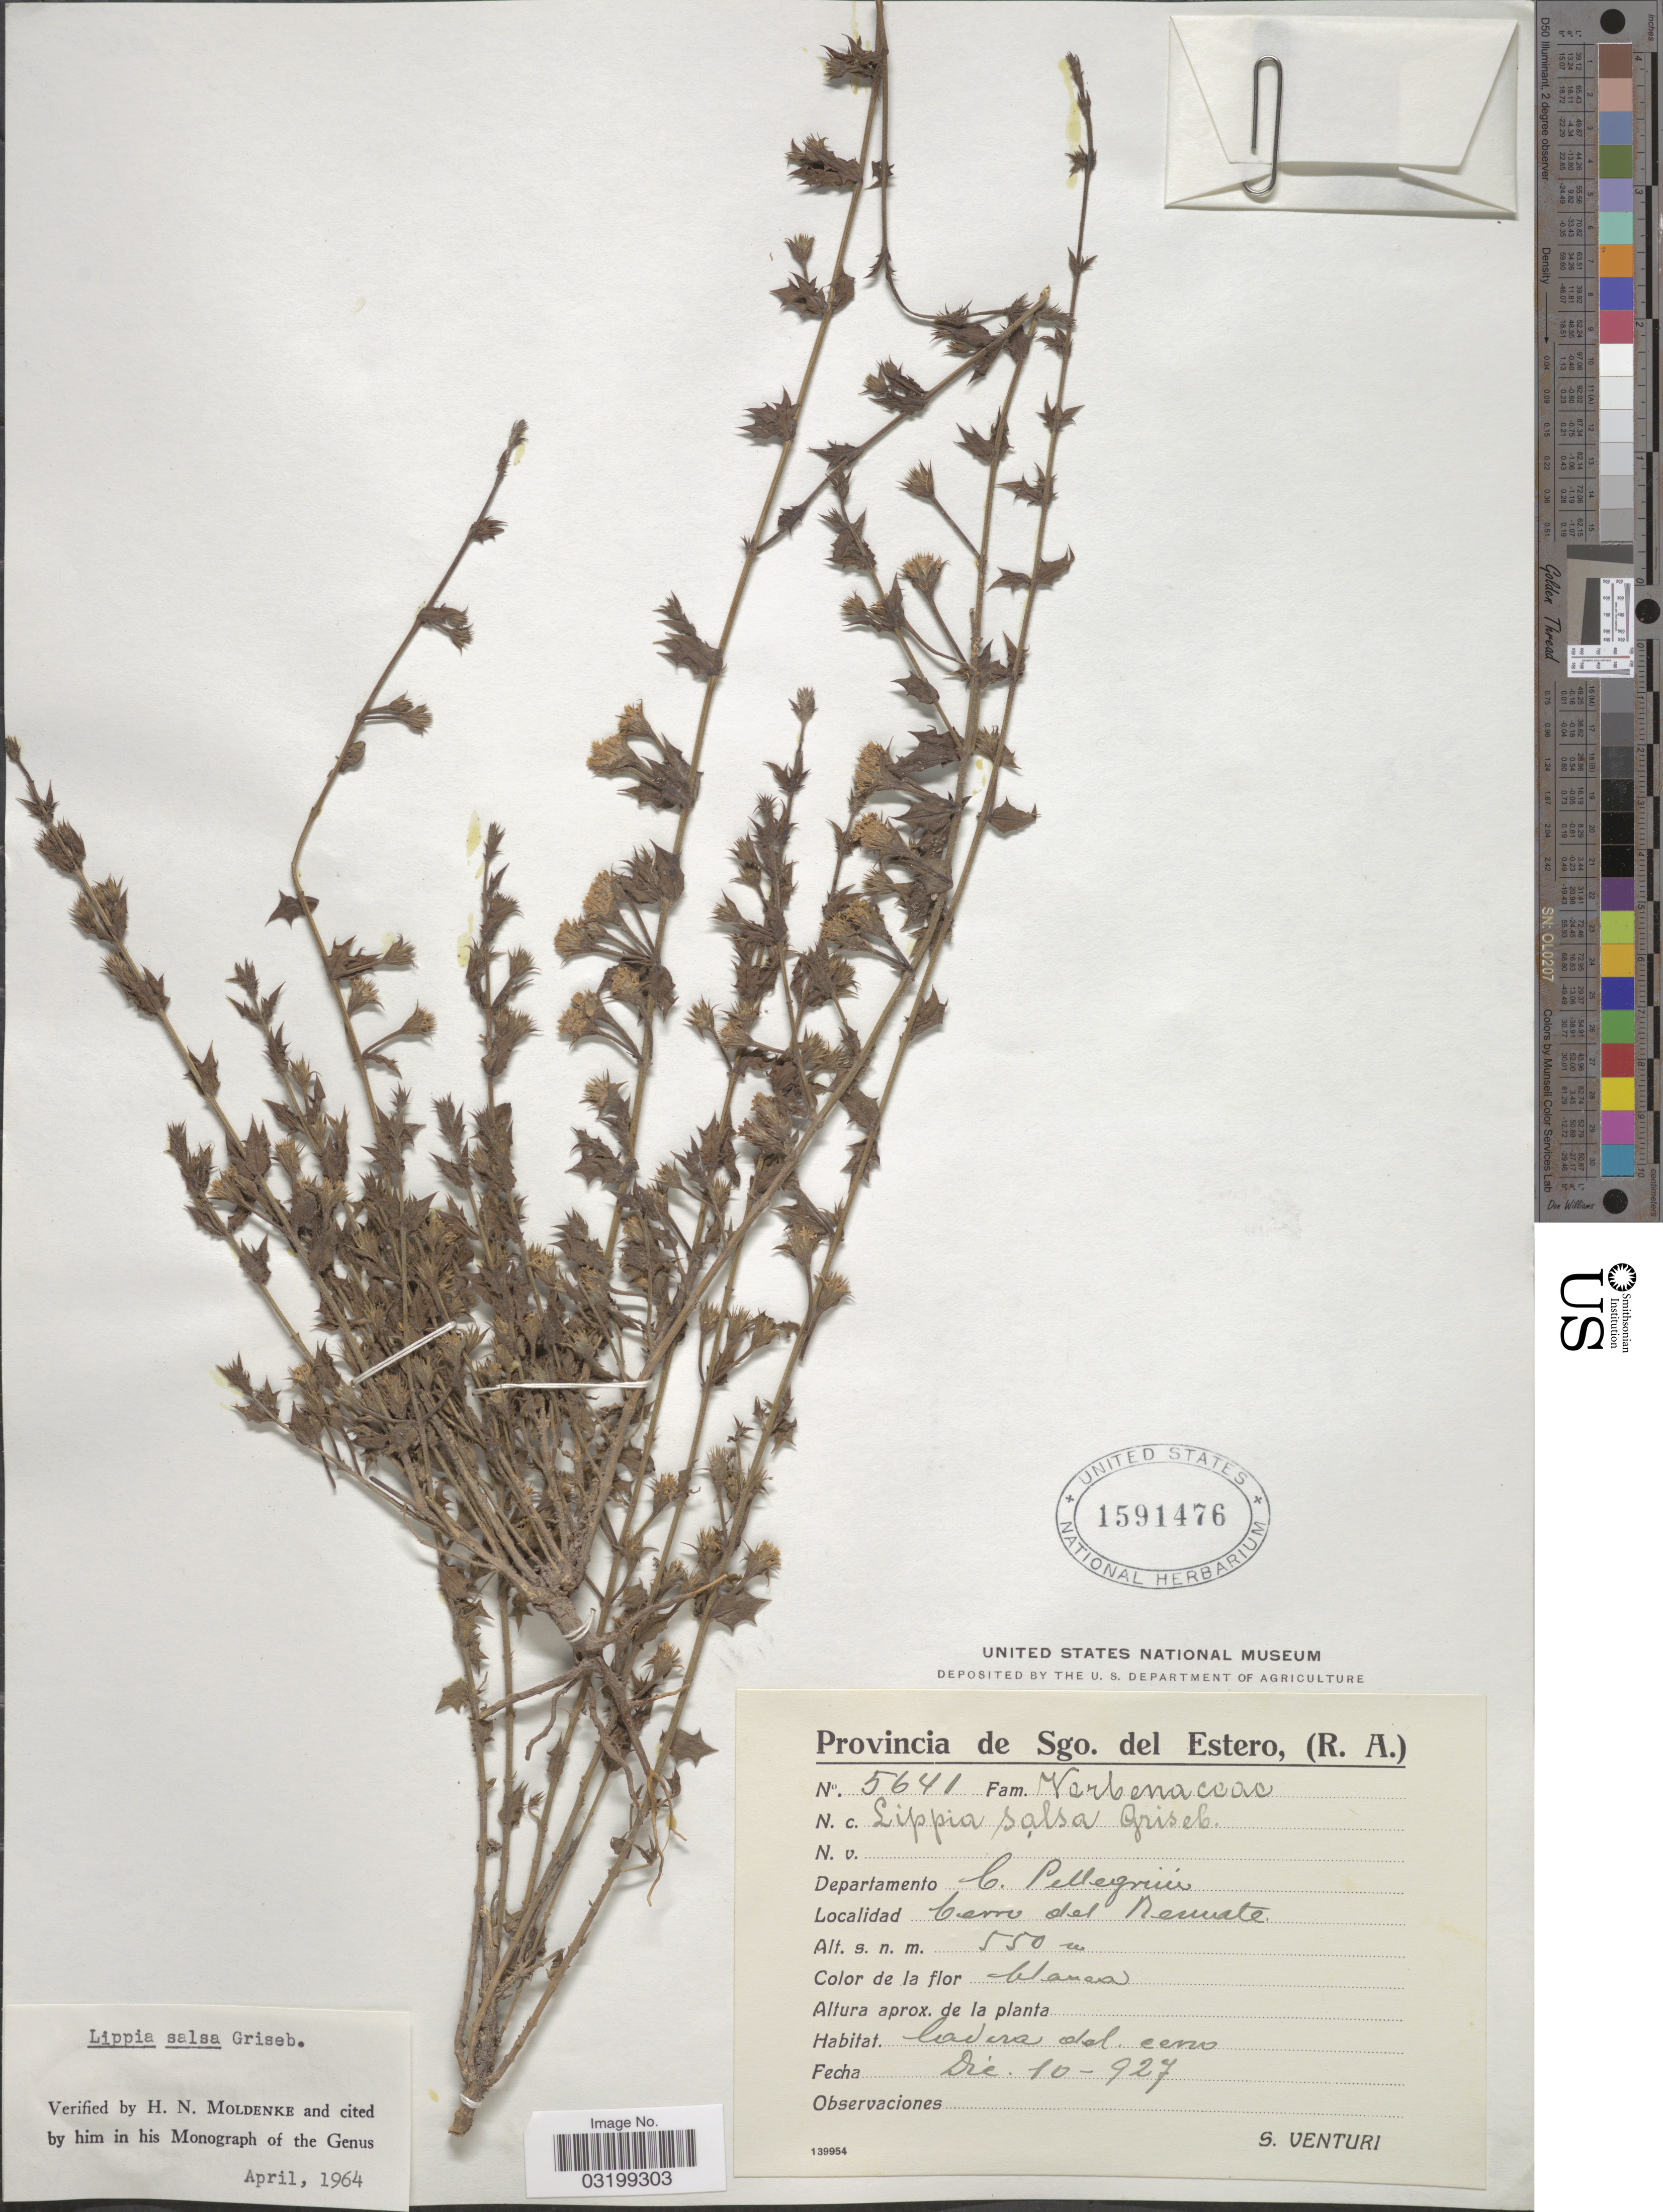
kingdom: Plantae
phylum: Tracheophyta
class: Magnoliopsida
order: Lamiales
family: Verbenaceae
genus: Lippia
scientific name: Lippia salsa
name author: Griseb.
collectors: S. Venturi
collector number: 5641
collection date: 1927-12-10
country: Argentina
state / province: Santiago del Estero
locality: Departamento C. Pellegrini. Cerro del Remate.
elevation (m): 550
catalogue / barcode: US 1591476